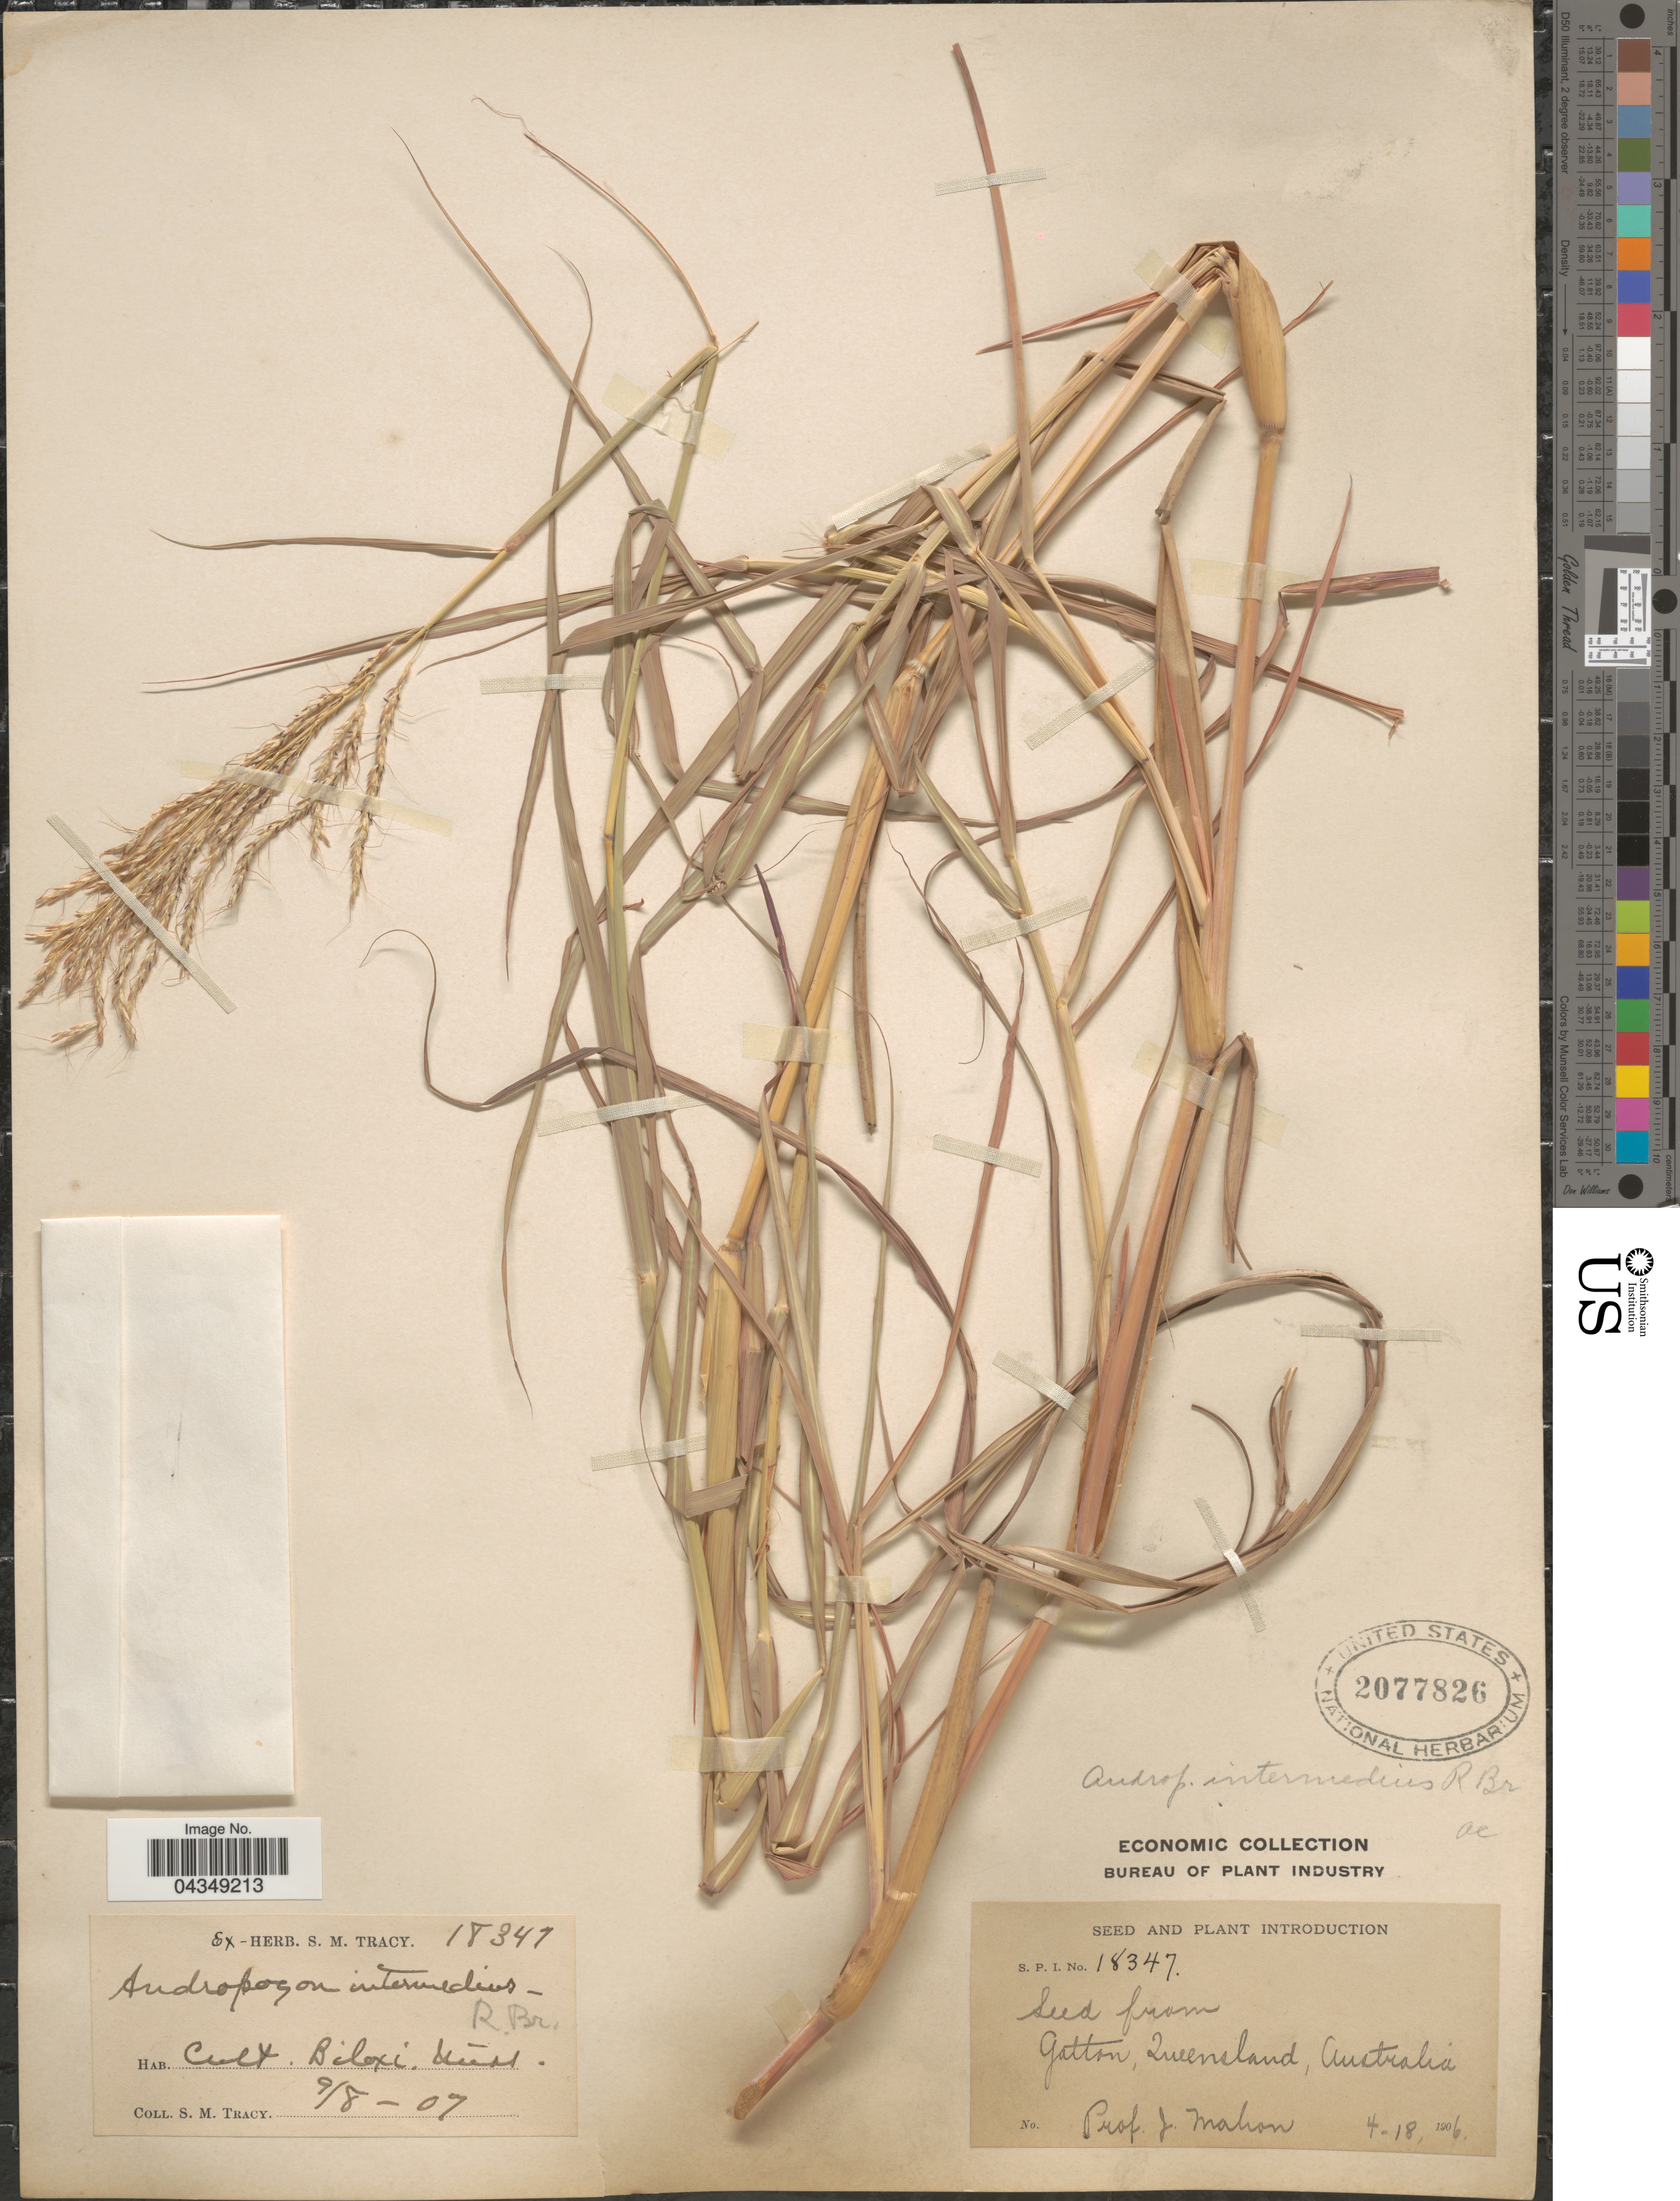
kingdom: Plantae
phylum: Tracheophyta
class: Liliopsida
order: Poales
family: Poaceae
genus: Bothriochloa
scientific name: Bothriochloa bladhii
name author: (Retz.) S.T. Blake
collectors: S. M. Tracy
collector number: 18347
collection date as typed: Transcribed d/m/y: 8/9/7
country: United States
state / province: Mississippi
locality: Cult. Biloxi.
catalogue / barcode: US 2077826